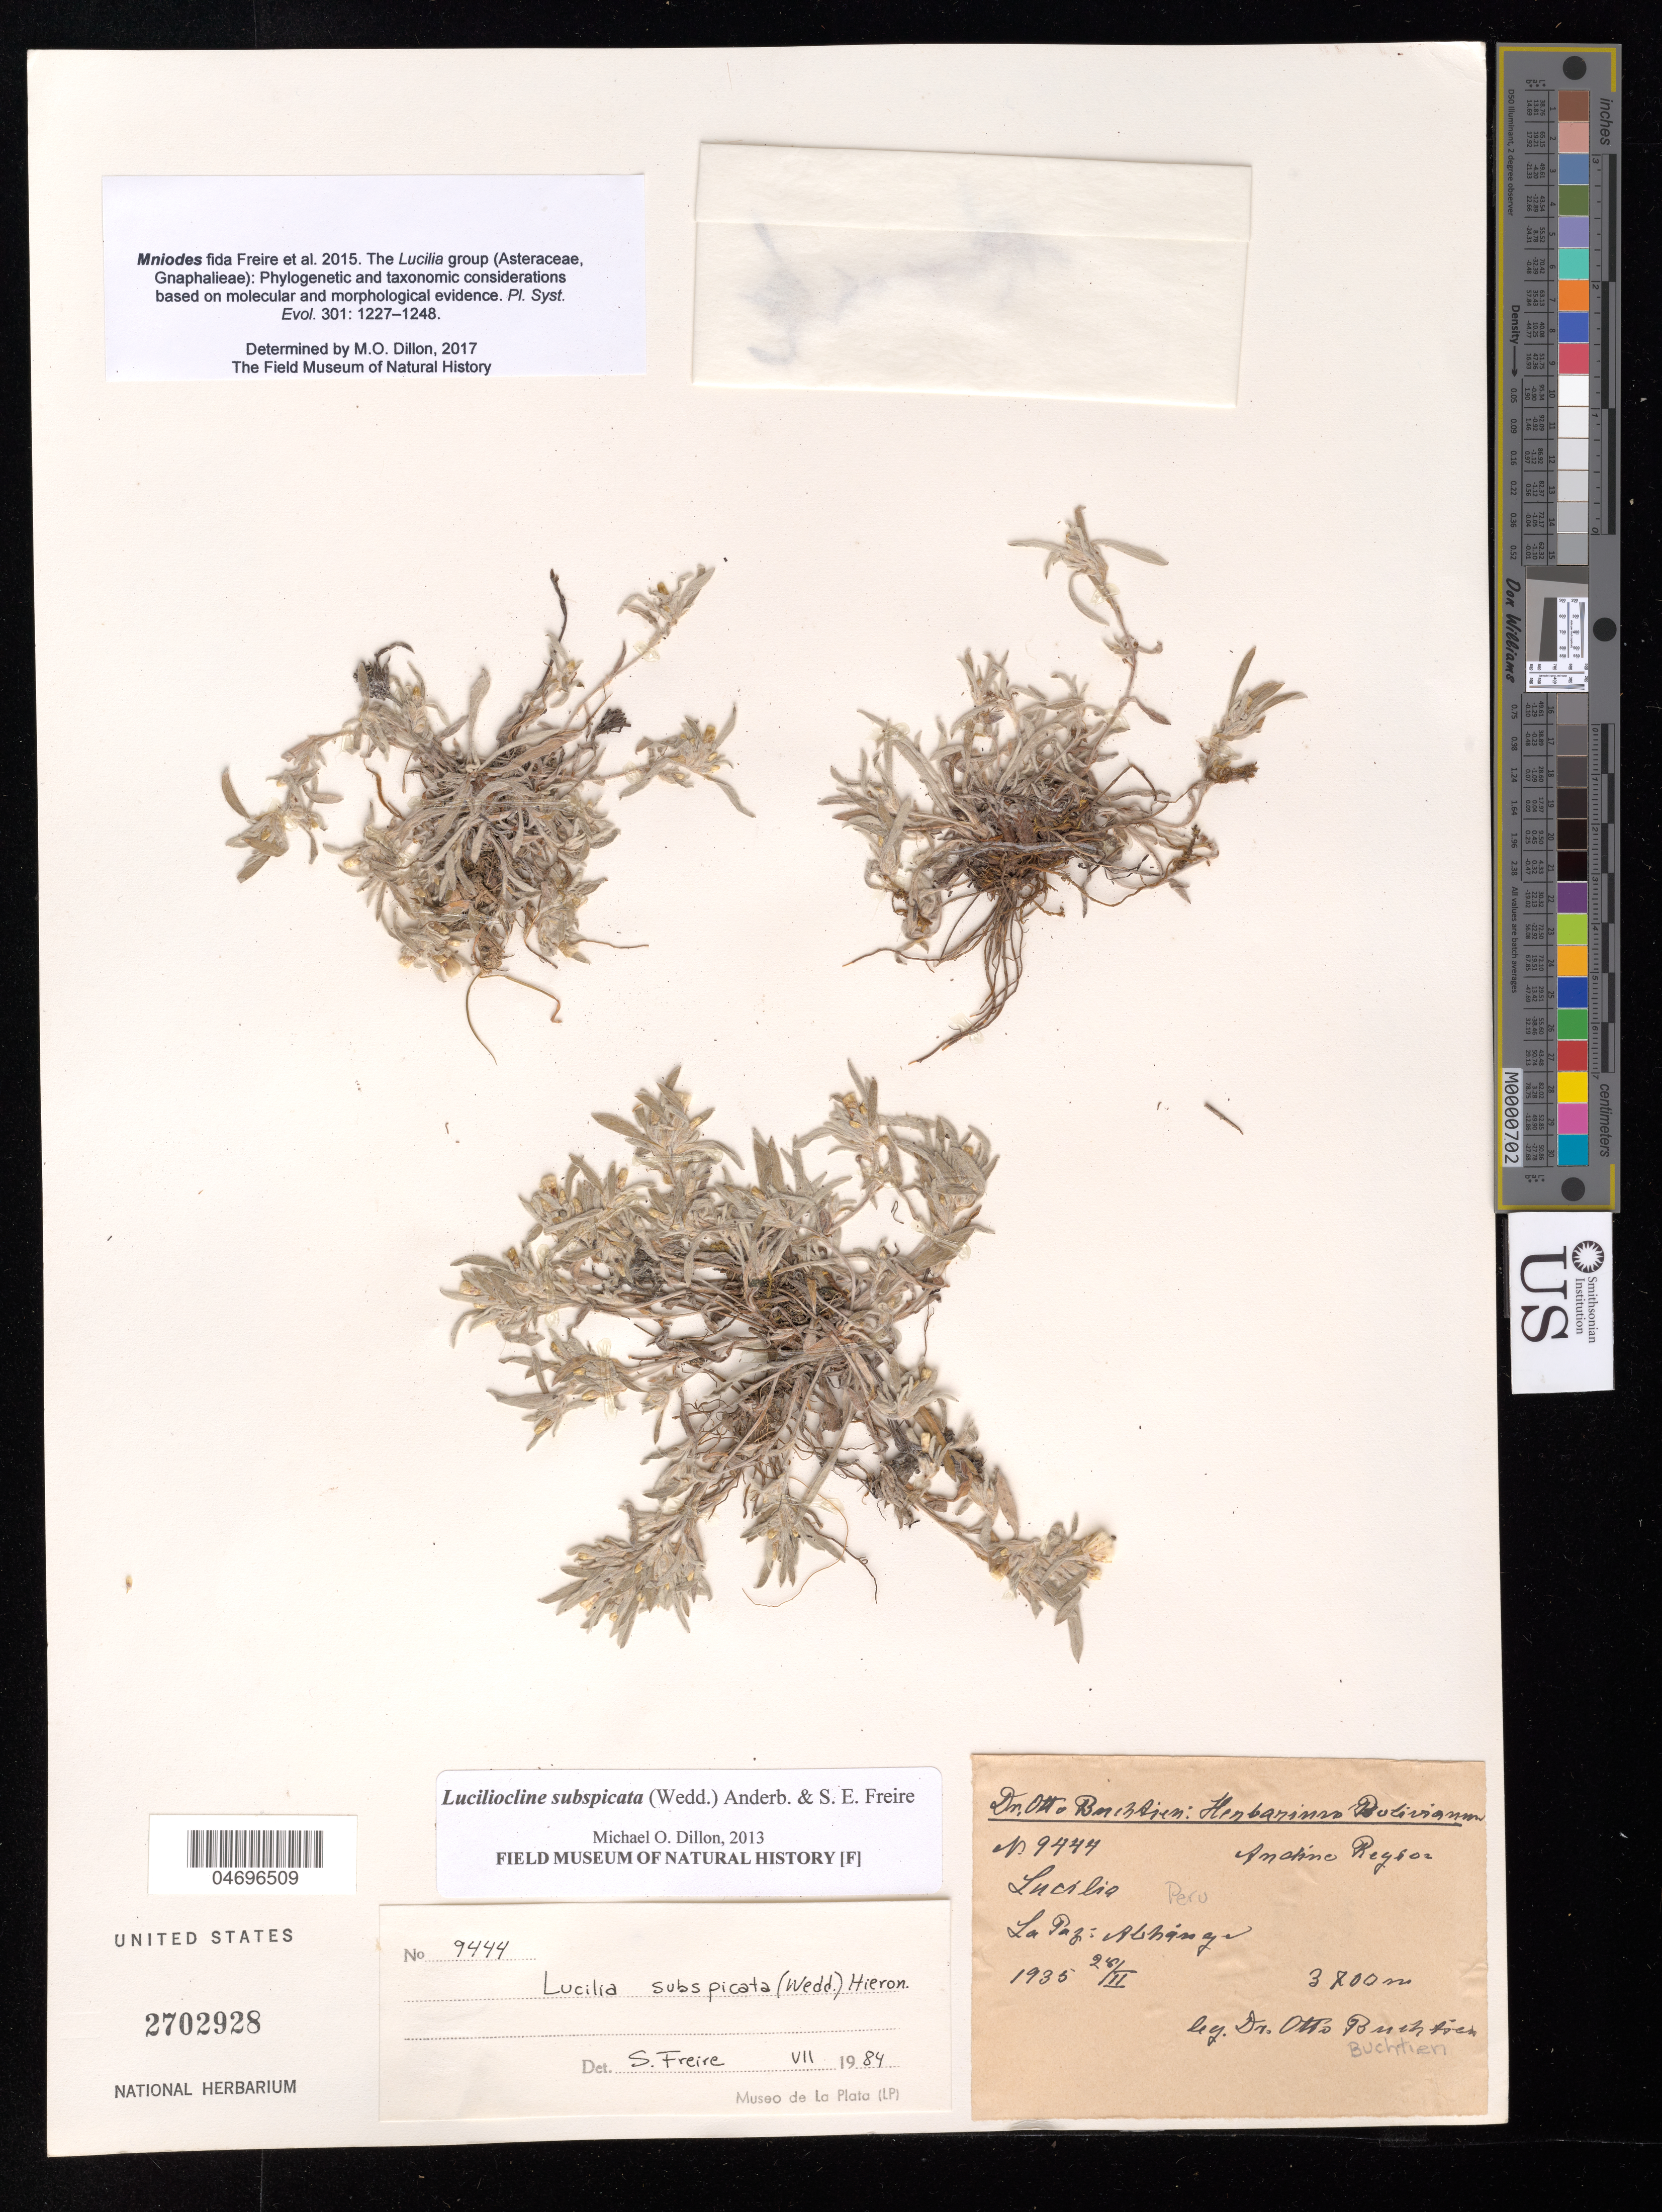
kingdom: Plantae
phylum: Tracheophyta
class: Magnoliopsida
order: Asterales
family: Asteraceae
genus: Mniodes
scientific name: Mniodes subspicata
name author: (Wedd.) S.E. Freire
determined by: Dillon, M. O.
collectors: O. Buchtien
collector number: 9444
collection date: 1935-02-28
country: Bolivia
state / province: La Paz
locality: Arequipa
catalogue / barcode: US 2702928